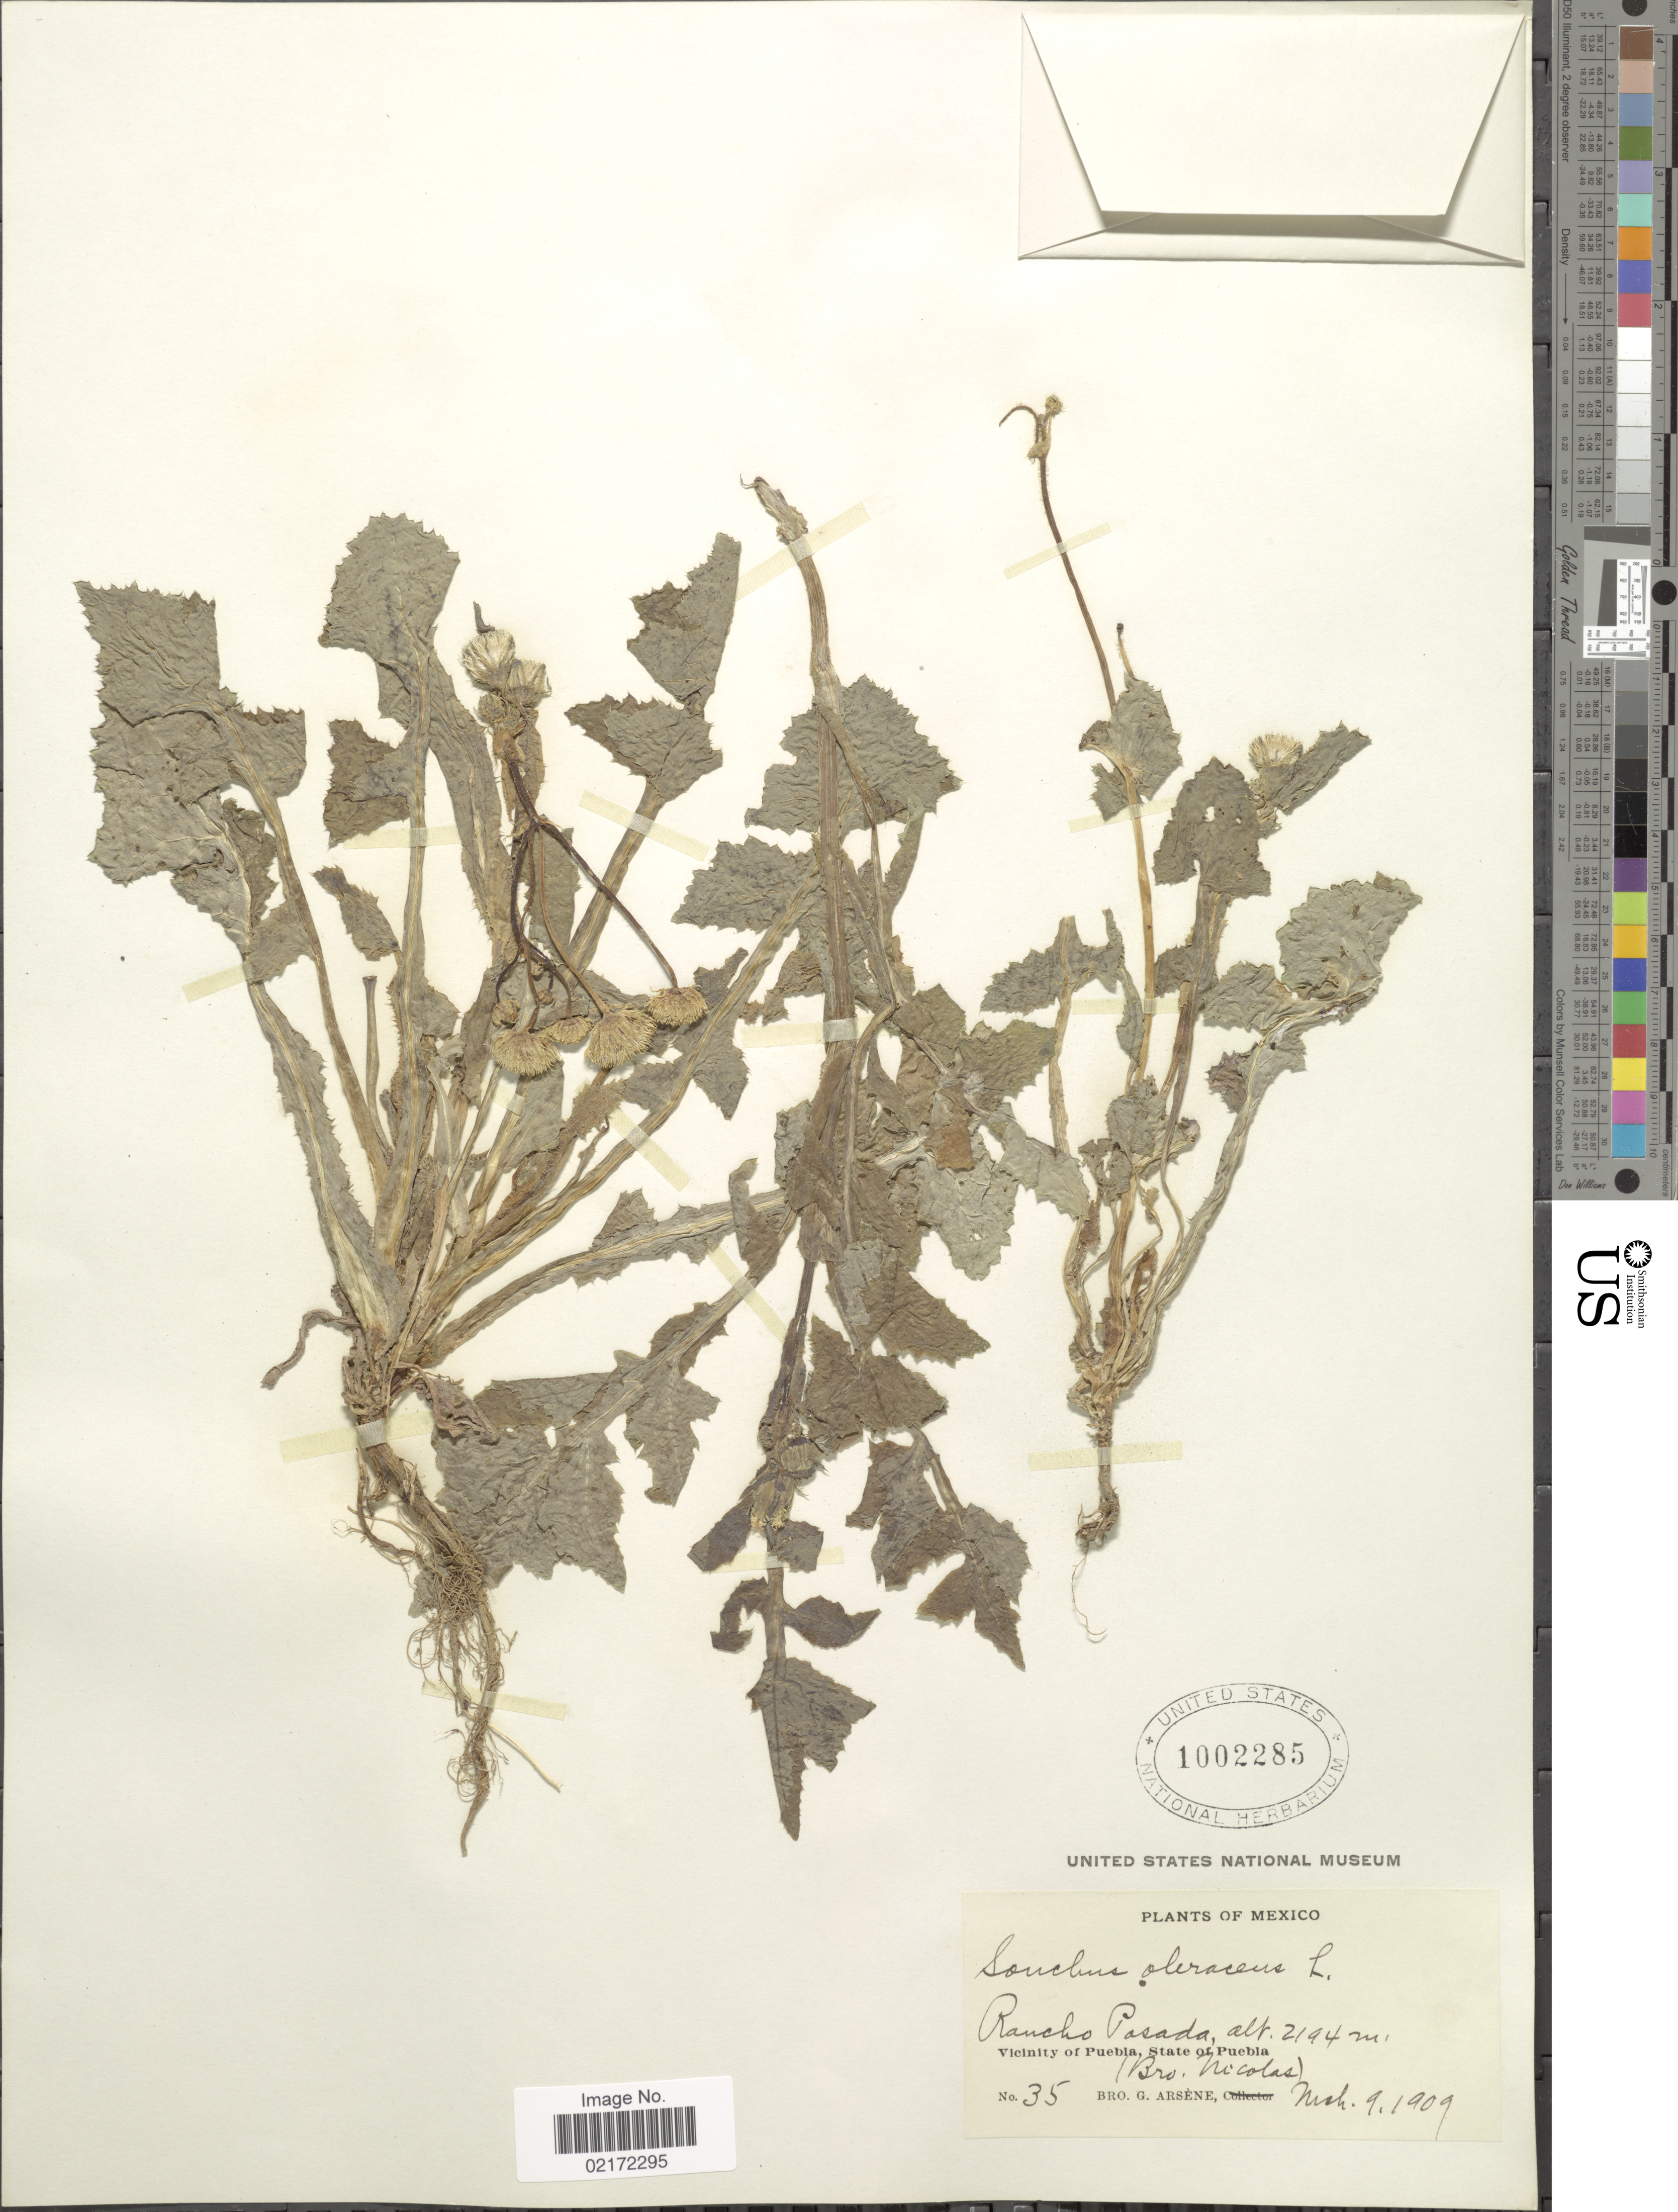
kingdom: Plantae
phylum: Tracheophyta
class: Magnoliopsida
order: Asterales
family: Asteraceae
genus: Sonchus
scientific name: Sonchus oleraceus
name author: L.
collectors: Bro. Nicolas & Bro. G. Arsène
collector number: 35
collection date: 1909-03-09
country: Mexico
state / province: Puebla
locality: Rancho Pasada, Vicinity of Puebla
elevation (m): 2194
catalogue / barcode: US 1002285